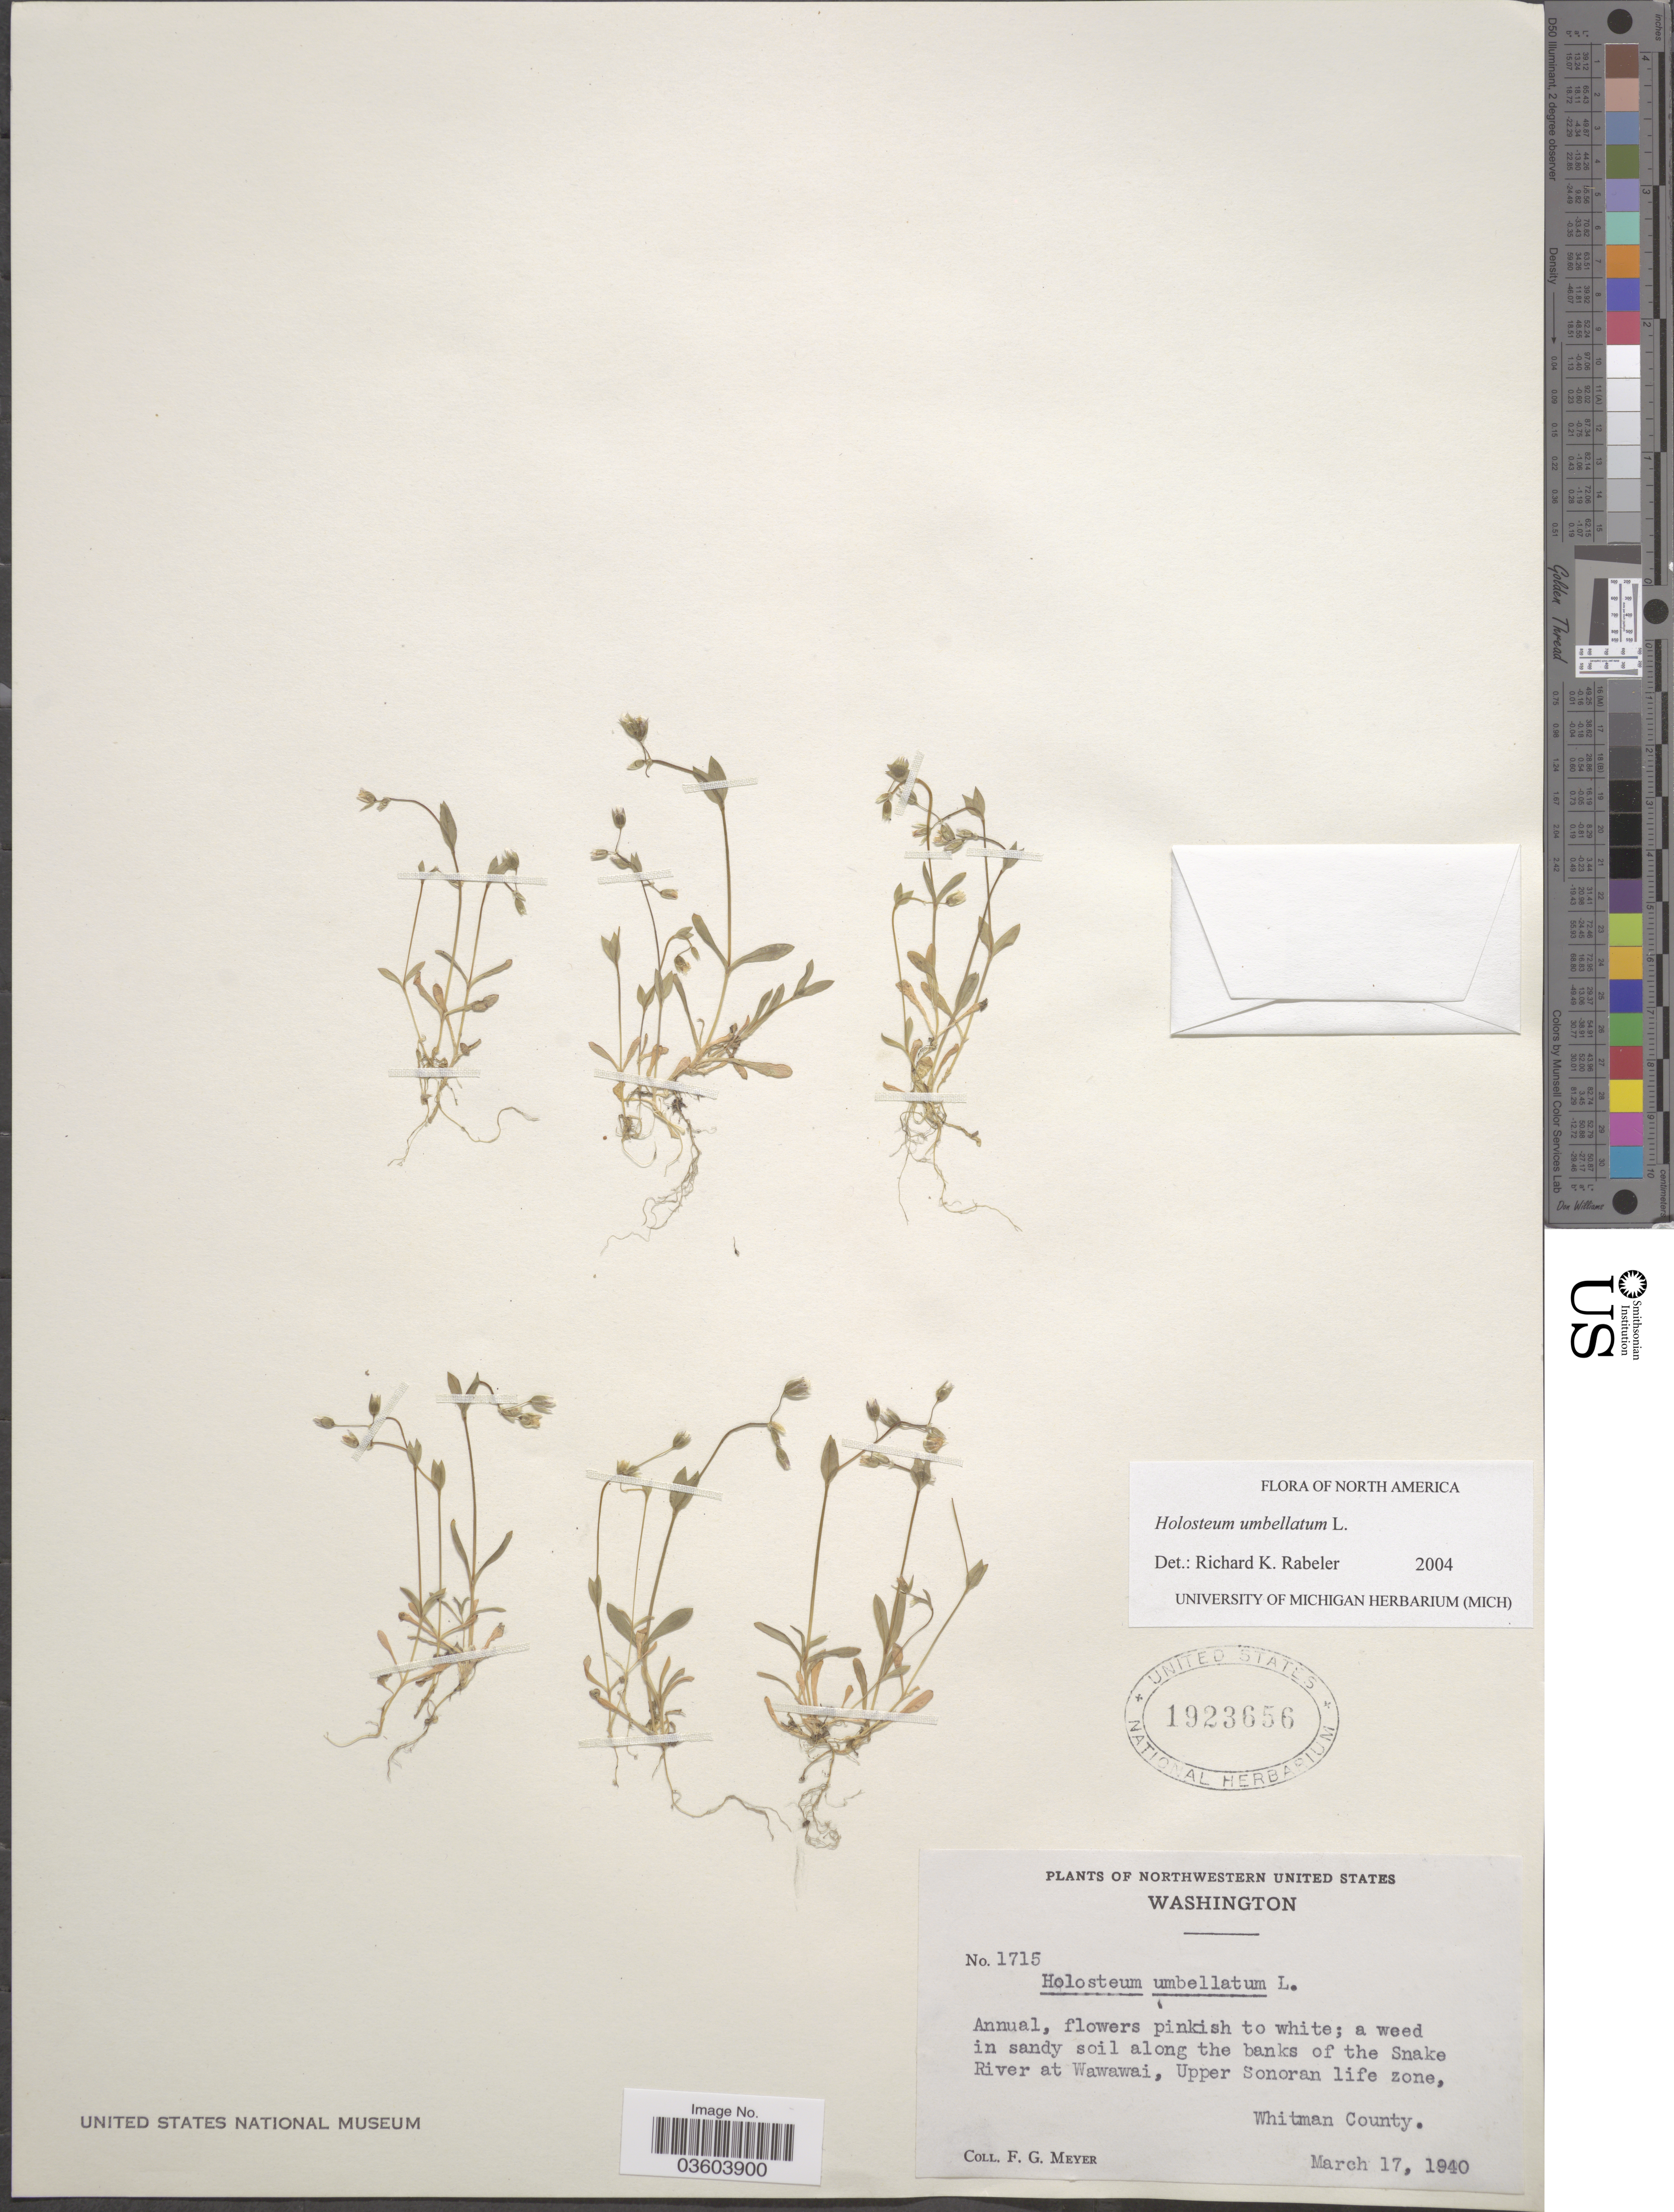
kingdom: Plantae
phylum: Tracheophyta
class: Magnoliopsida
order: Caryophyllales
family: Caryophyllaceae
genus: Holosteum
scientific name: Holosteum umbellatum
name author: L.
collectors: F. G. Meyer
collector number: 1715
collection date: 1940-03-17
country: United States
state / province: Washington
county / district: Whitman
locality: A weed in sandy soil along the banks of the Snake River at Wawawai, Upper Sonoran life zone, Whitman County.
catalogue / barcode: US 1923656